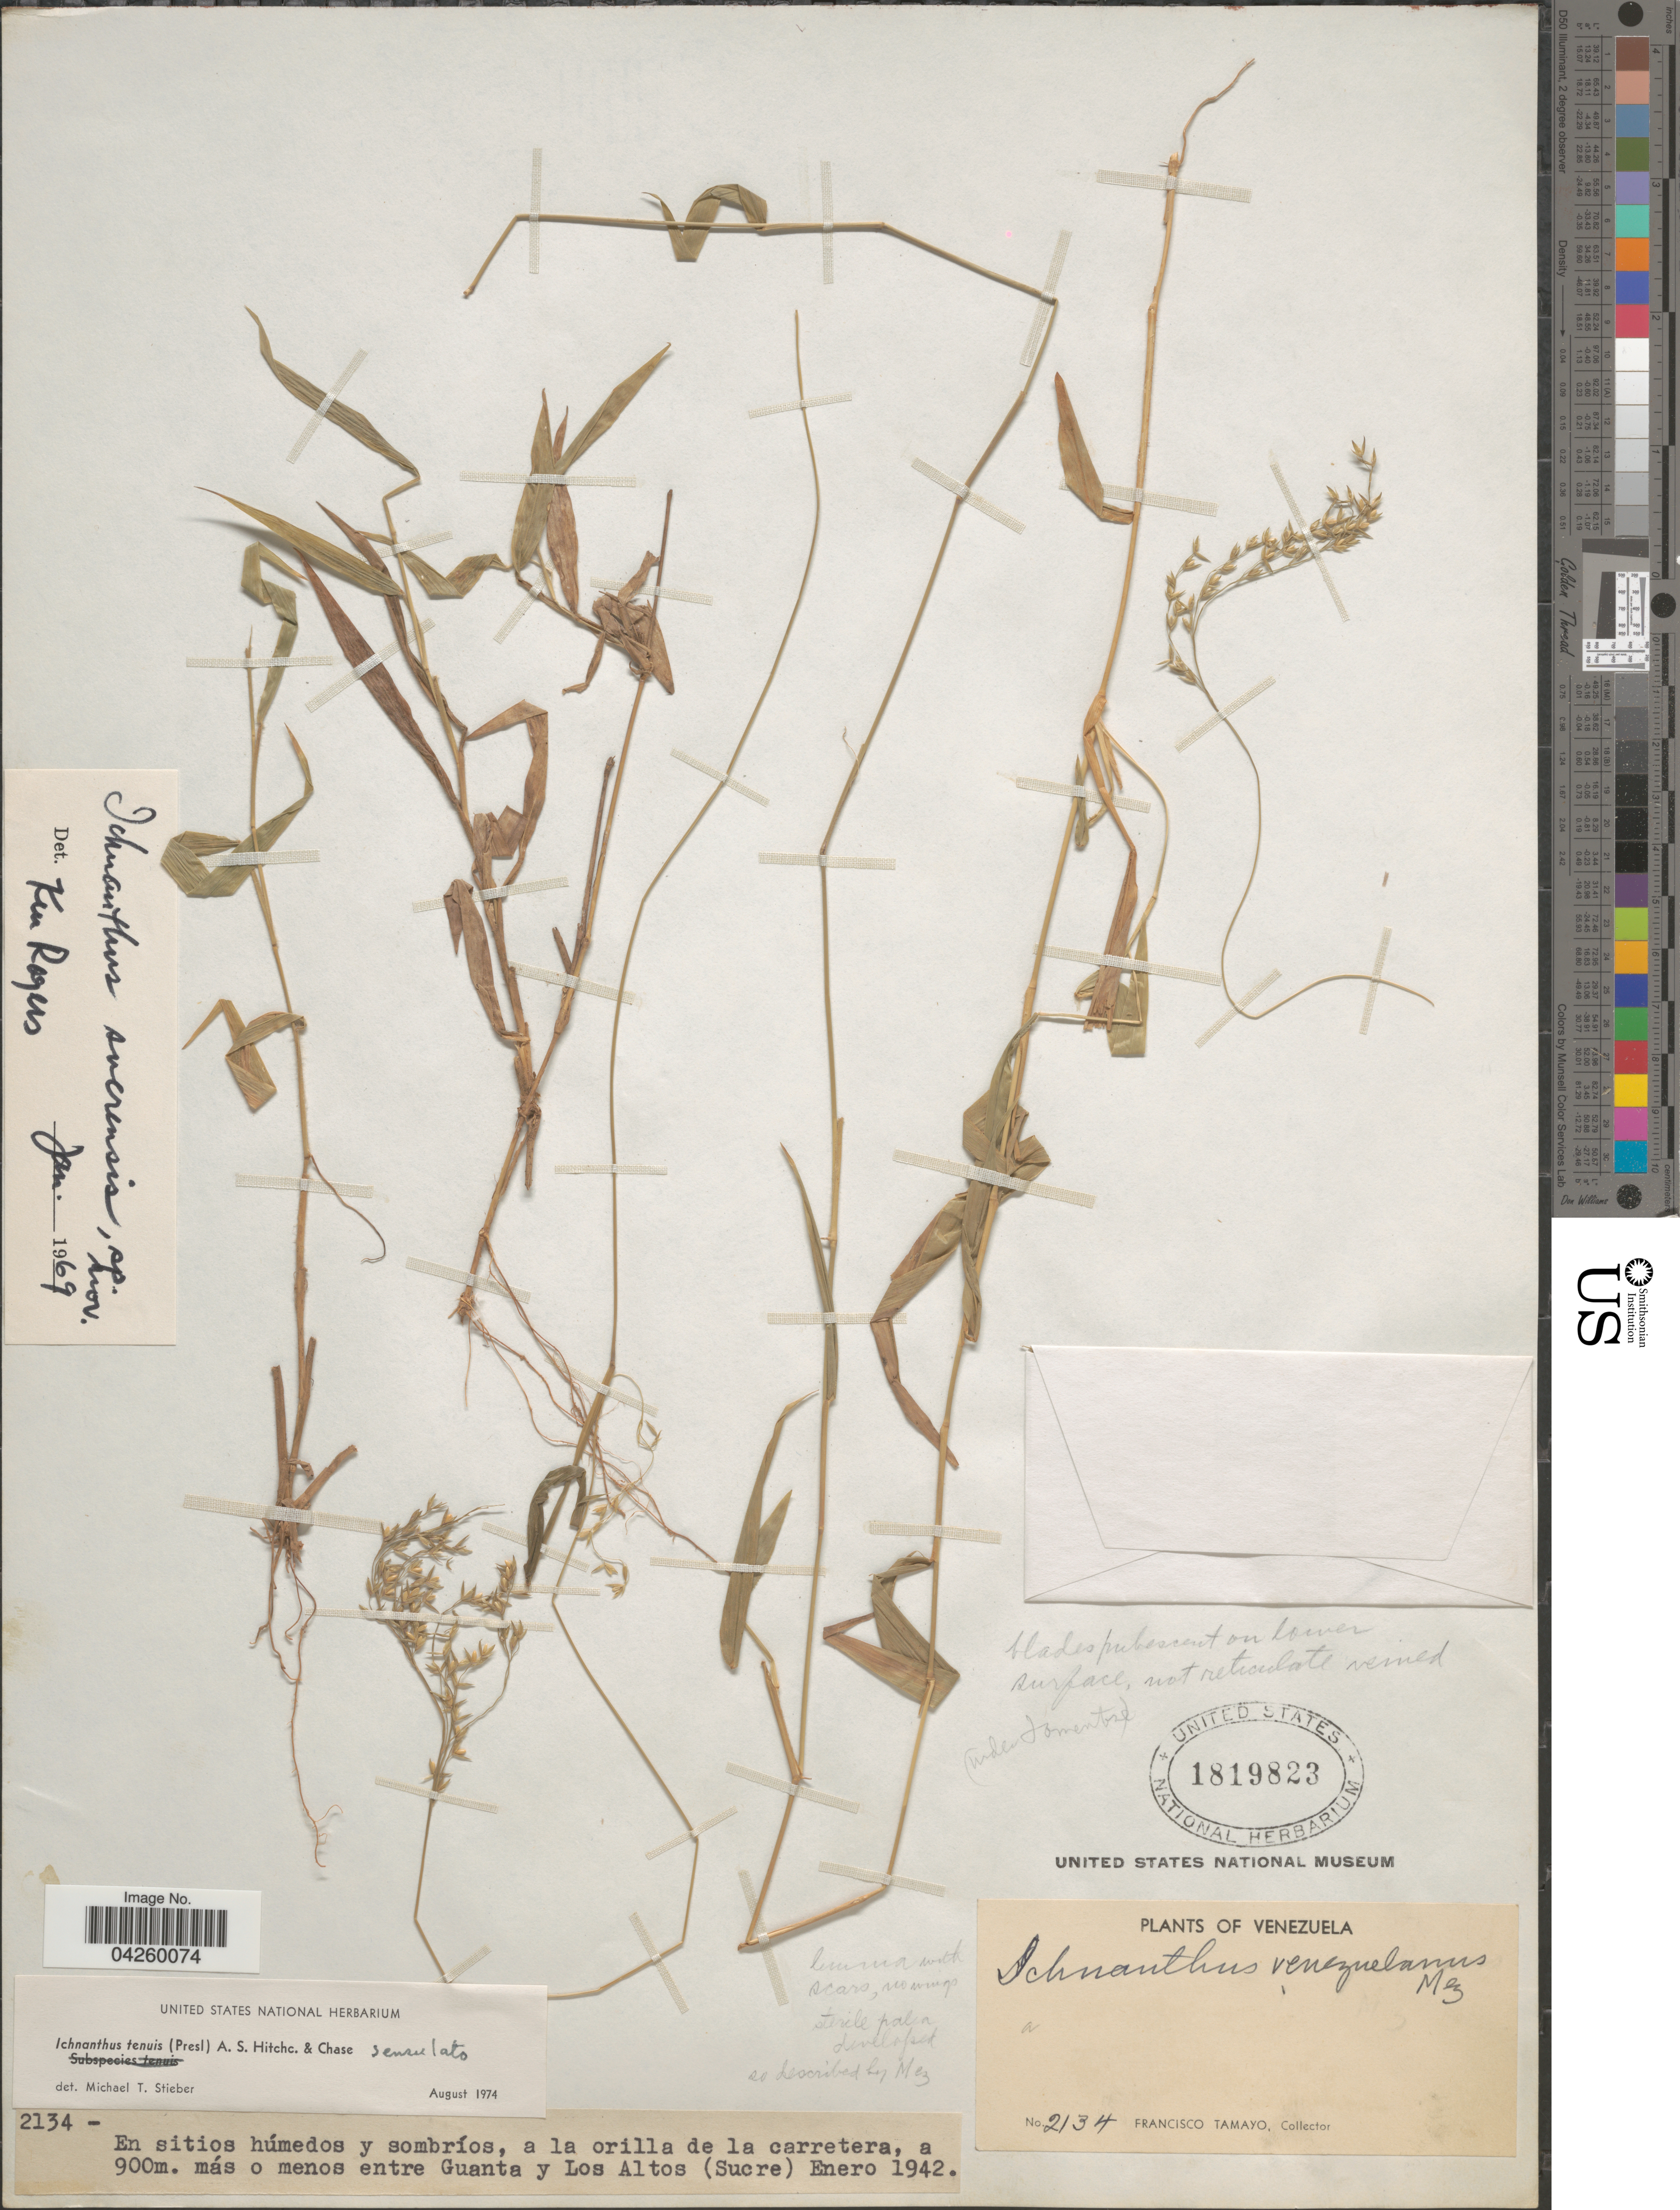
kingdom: Plantae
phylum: Tracheophyta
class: Liliopsida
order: Poales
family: Poaceae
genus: Ichnanthus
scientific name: Ichnanthus tenuis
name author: (J. Presl) Hitchc. & Chase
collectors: F. Tamayo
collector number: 2134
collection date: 1942-01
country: Venezuela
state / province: Sucre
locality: En sitios húmedos y sombríos, a la orilla de la carretera, más o menos Guanta y Los Altos.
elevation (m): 900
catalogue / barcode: US 1819823